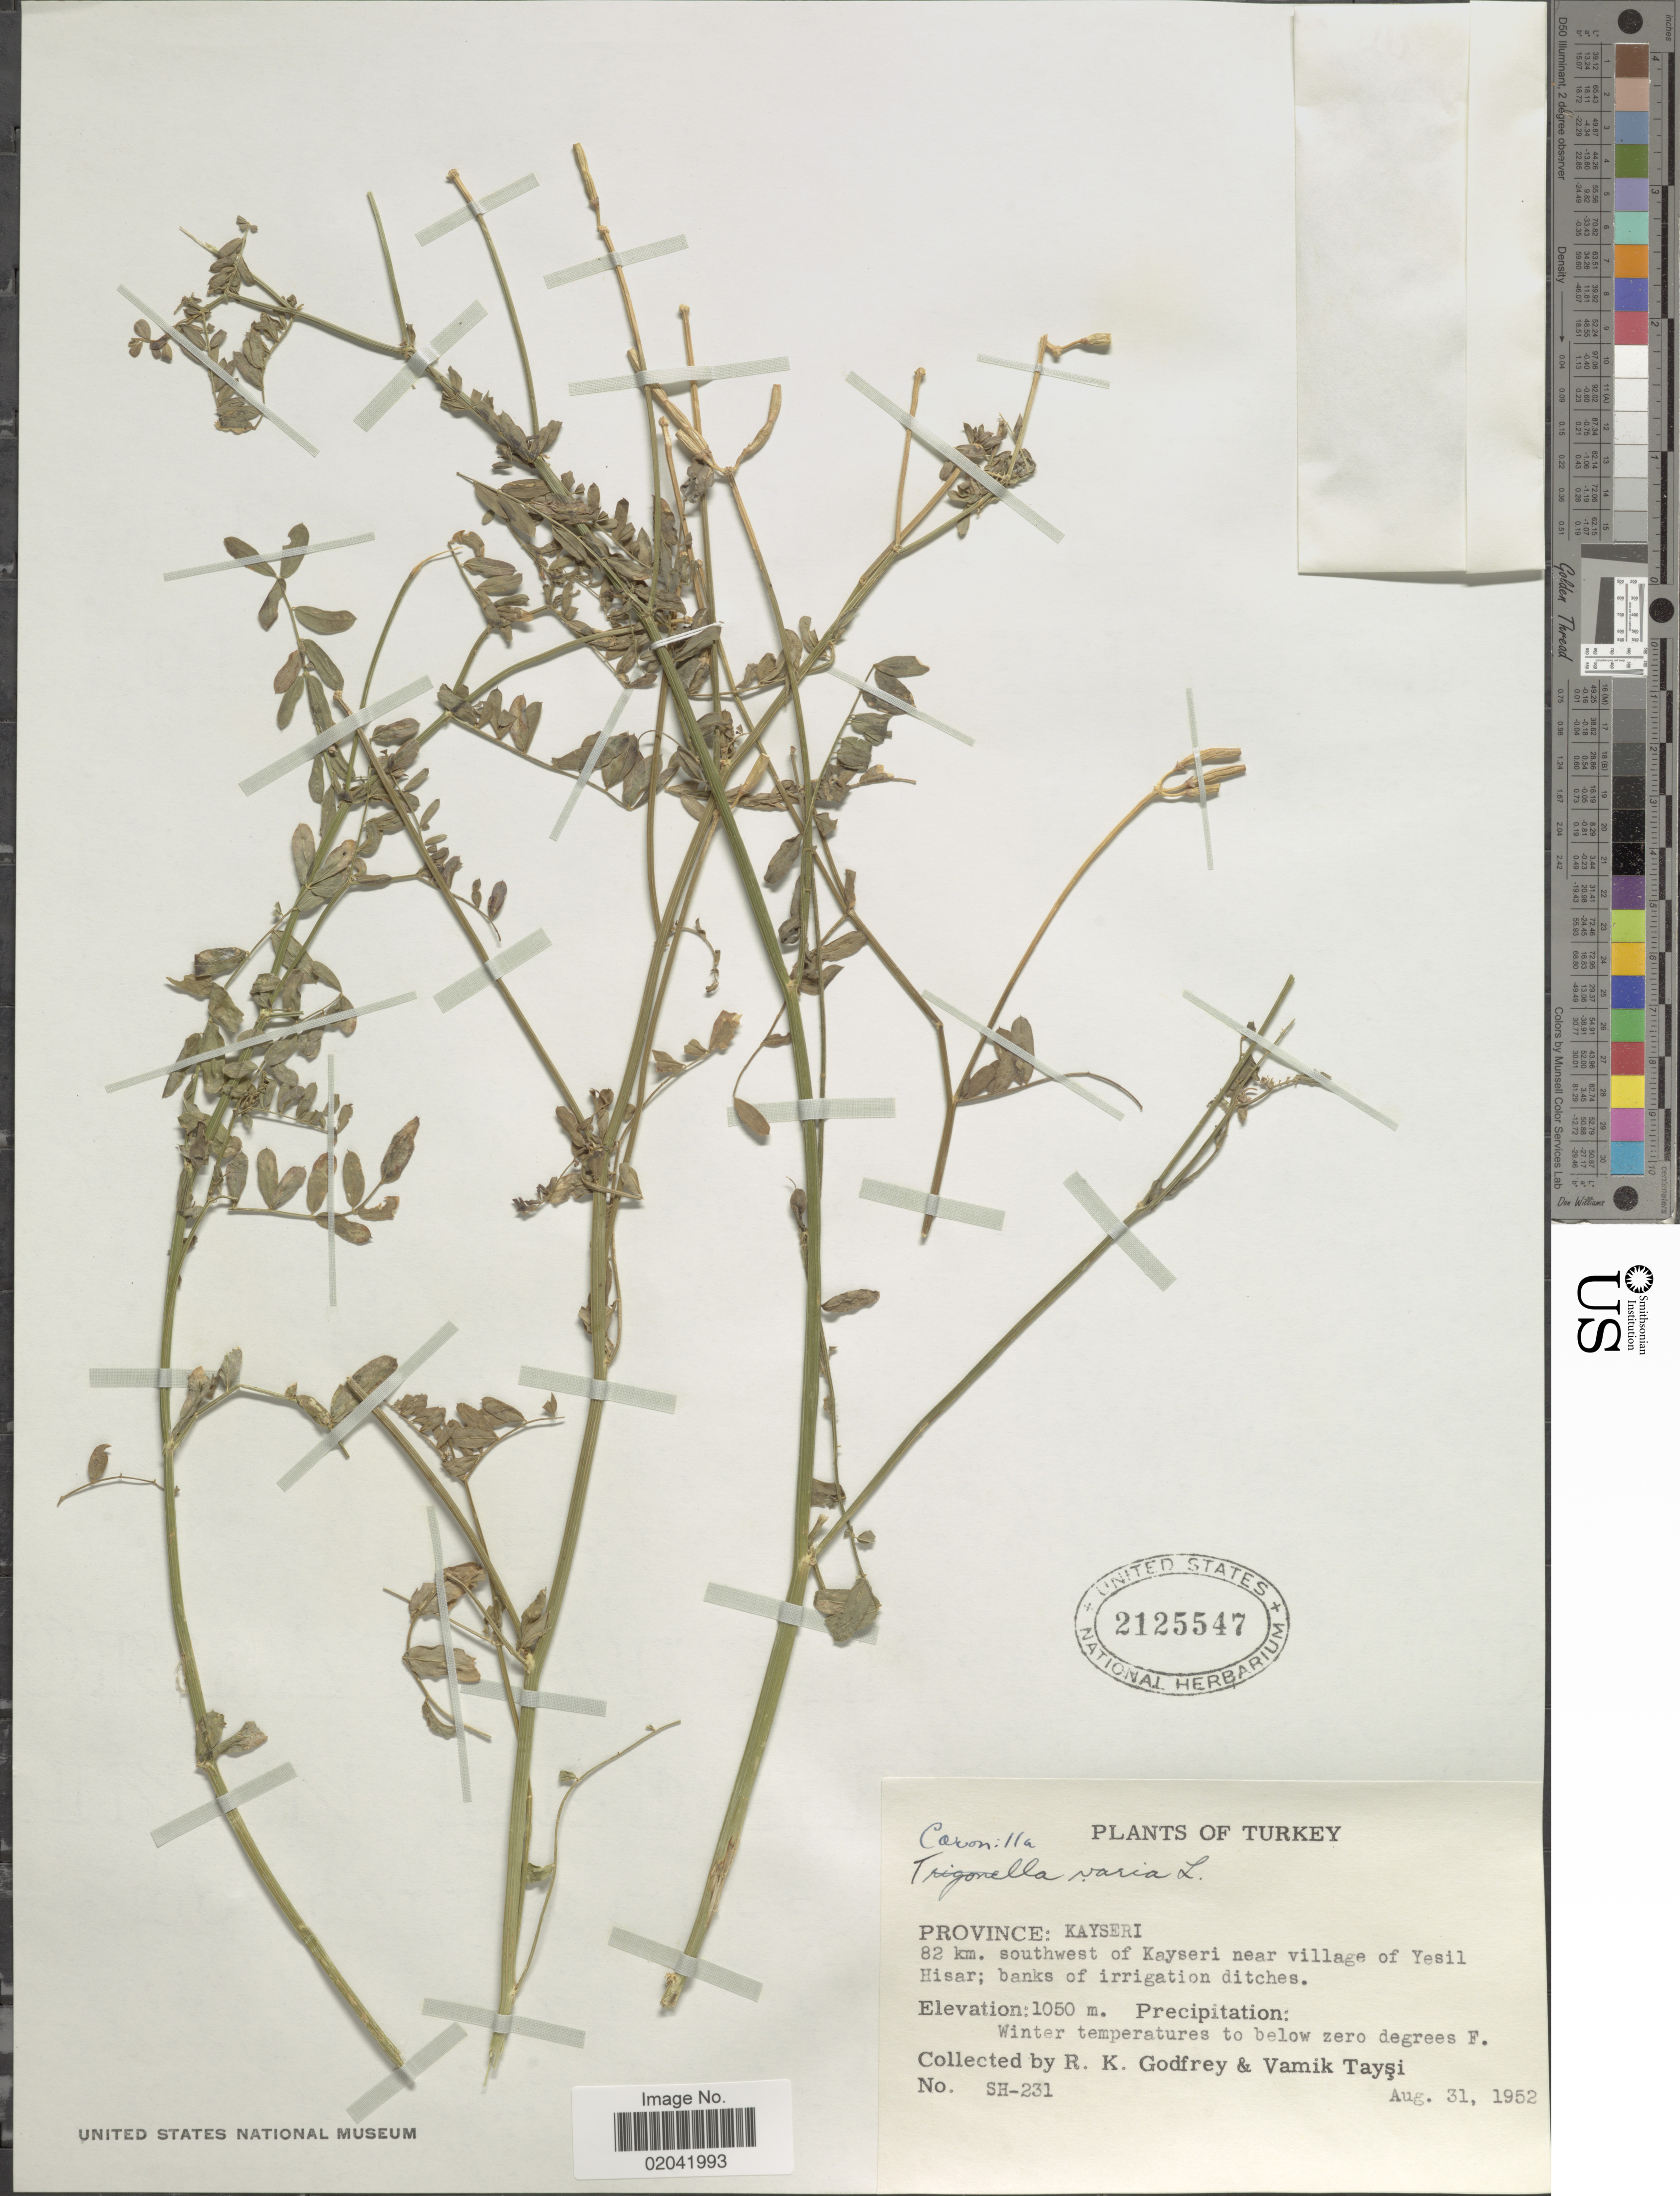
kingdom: Plantae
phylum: Tracheophyta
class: Magnoliopsida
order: Fabales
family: Fabaceae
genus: Coronilla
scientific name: Coronilla varia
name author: L.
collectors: R. K. Godfrey & V. Taysi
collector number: SH-231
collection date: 1952-08-31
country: Turkey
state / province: Kayseri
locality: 82 km southwest of Kayseri near village of Yesil Hisar; banks of irrigation ditches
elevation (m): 1050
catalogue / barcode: US 2125547